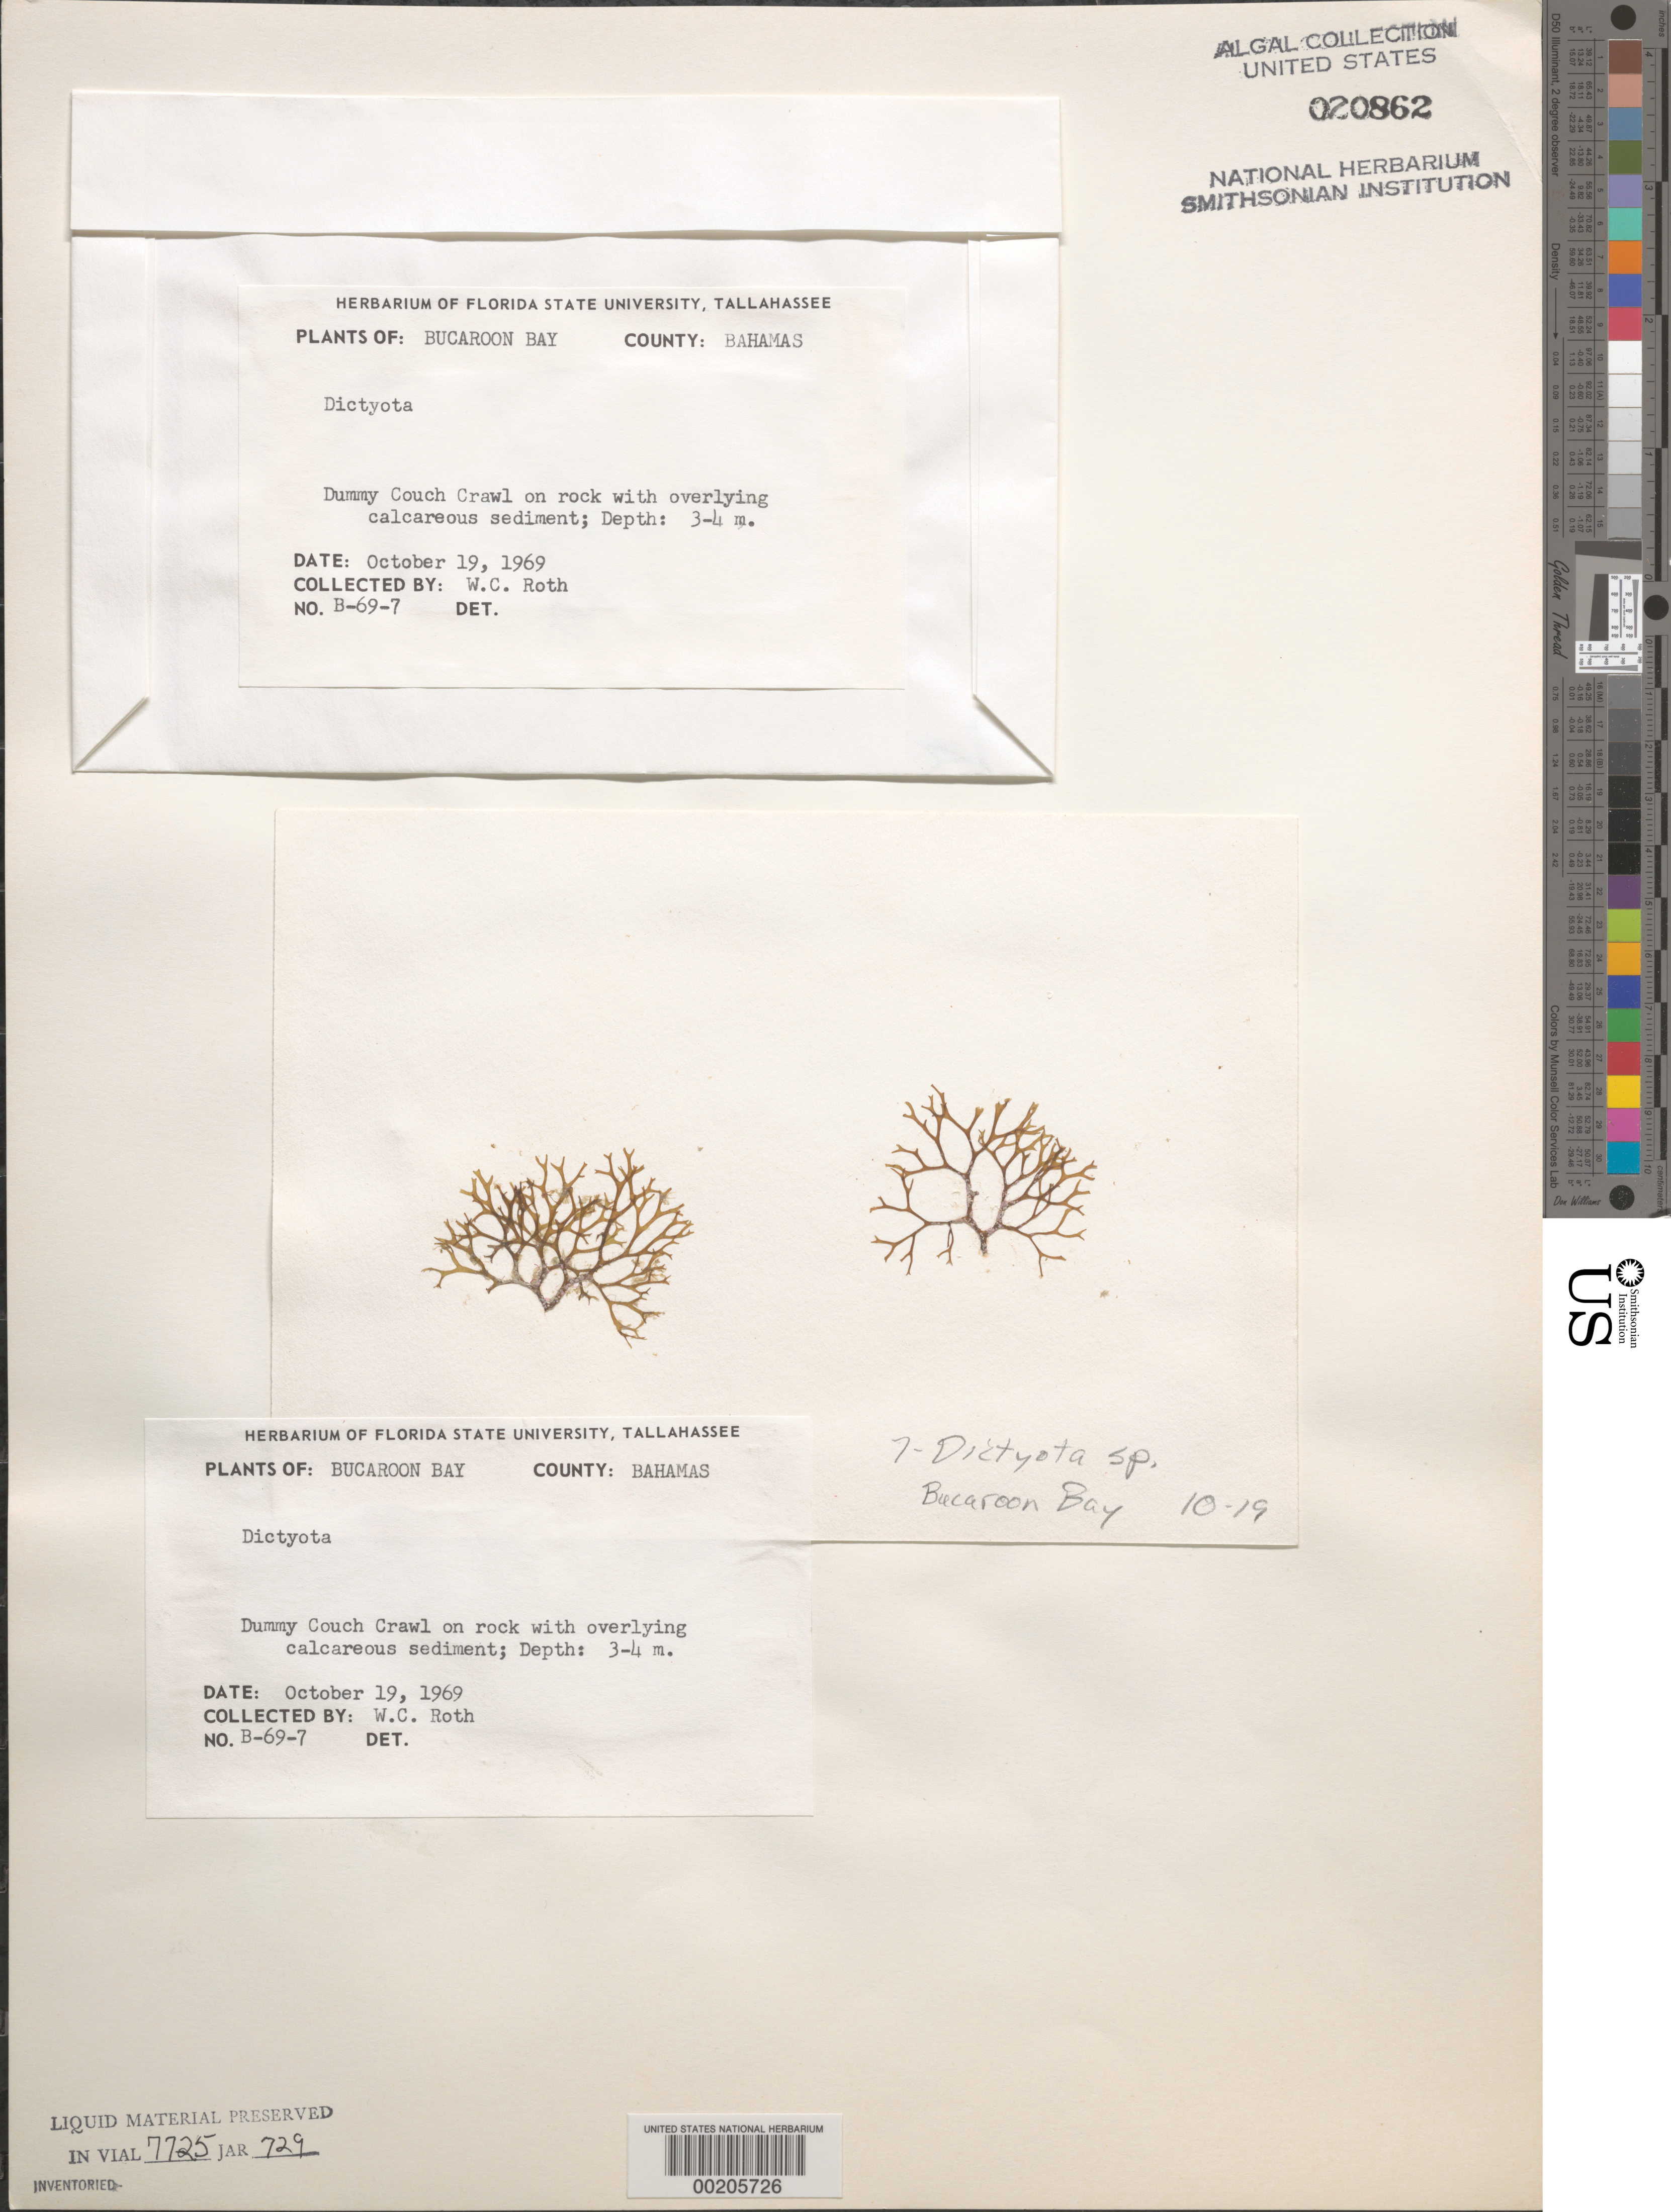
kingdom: Chromista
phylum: Ochrophyta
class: Phaeophyceae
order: Dictyotales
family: Dictyotaceae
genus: Dictyota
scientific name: Dictyota sp.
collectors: W. C. Roth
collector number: B-69-7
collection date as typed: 19 Oct 1969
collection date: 1969-10-19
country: Bahamas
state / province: Abaco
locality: Dummy Couch Crawl, Buckaroon Bay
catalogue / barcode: US 20862